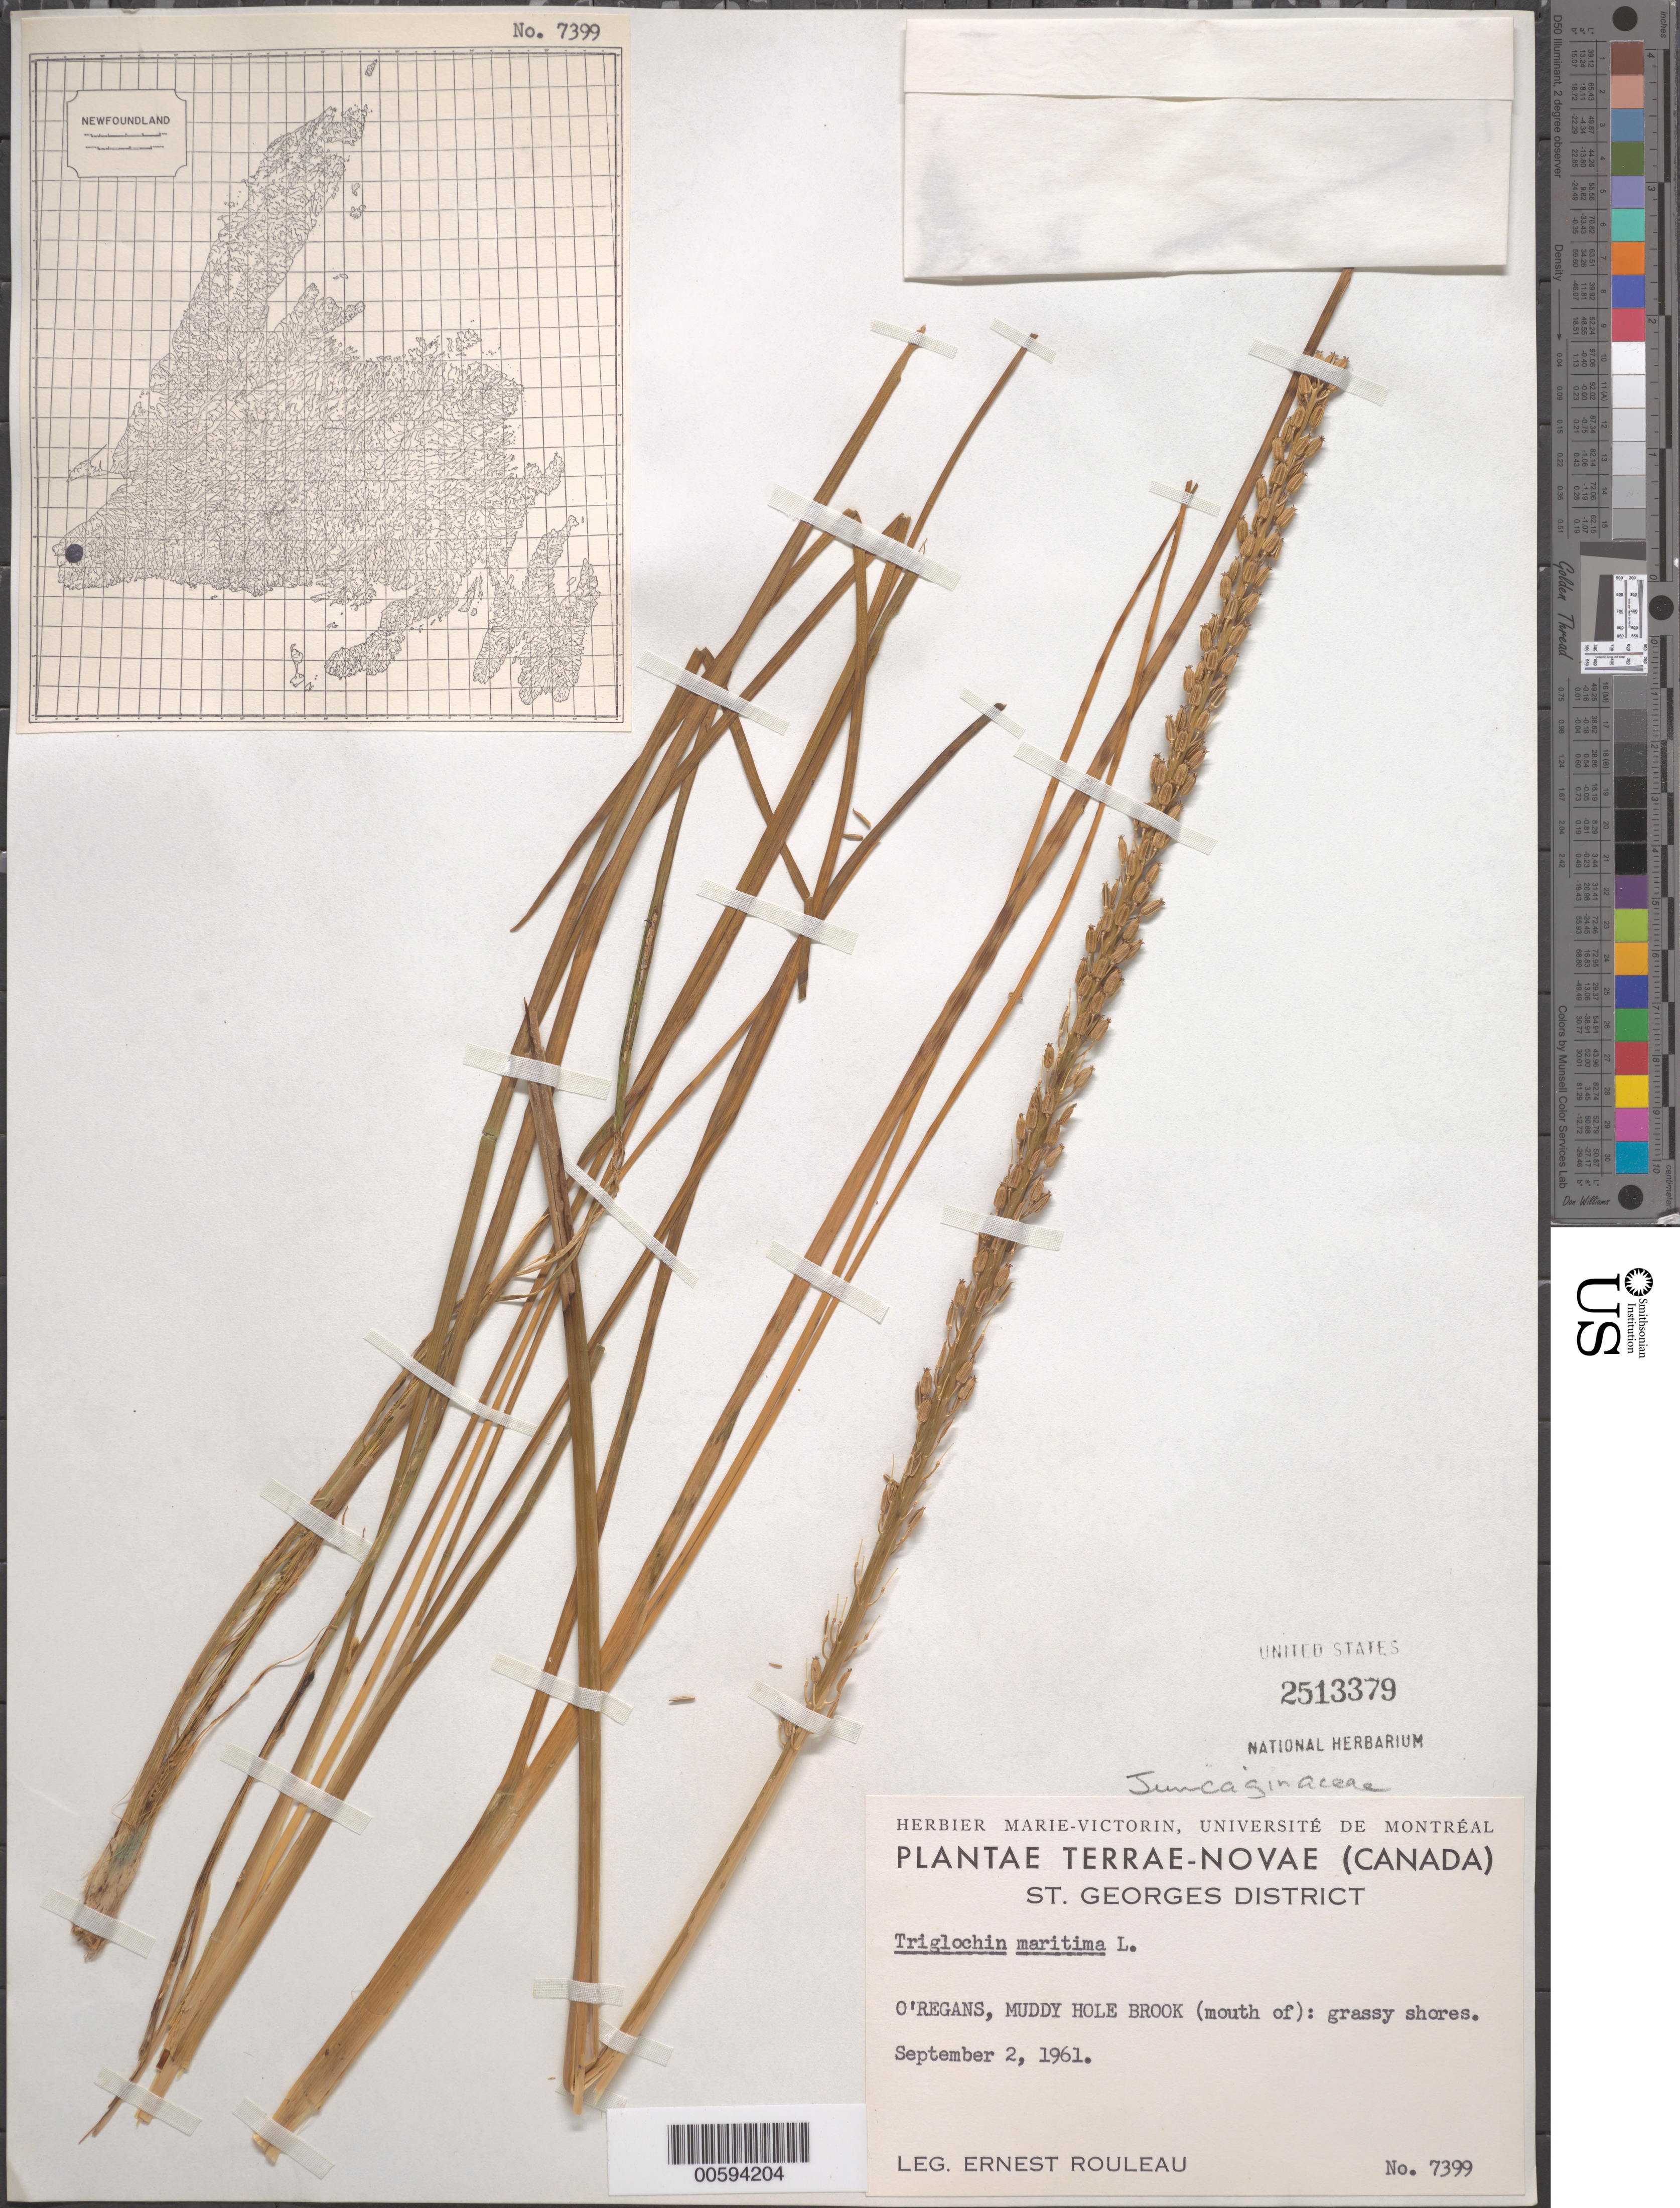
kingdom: Plantae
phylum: Tracheophyta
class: Liliopsida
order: Alismatales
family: Juncaginaceae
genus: Triglochin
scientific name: Triglochin maritima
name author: L.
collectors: E. Rouleau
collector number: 7399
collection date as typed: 02 Sep 1961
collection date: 1961-09-02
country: Canada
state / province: Newfoundland and Labrador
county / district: St. George's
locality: O'Regans, Muddy Hole Brook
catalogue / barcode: US 2513379